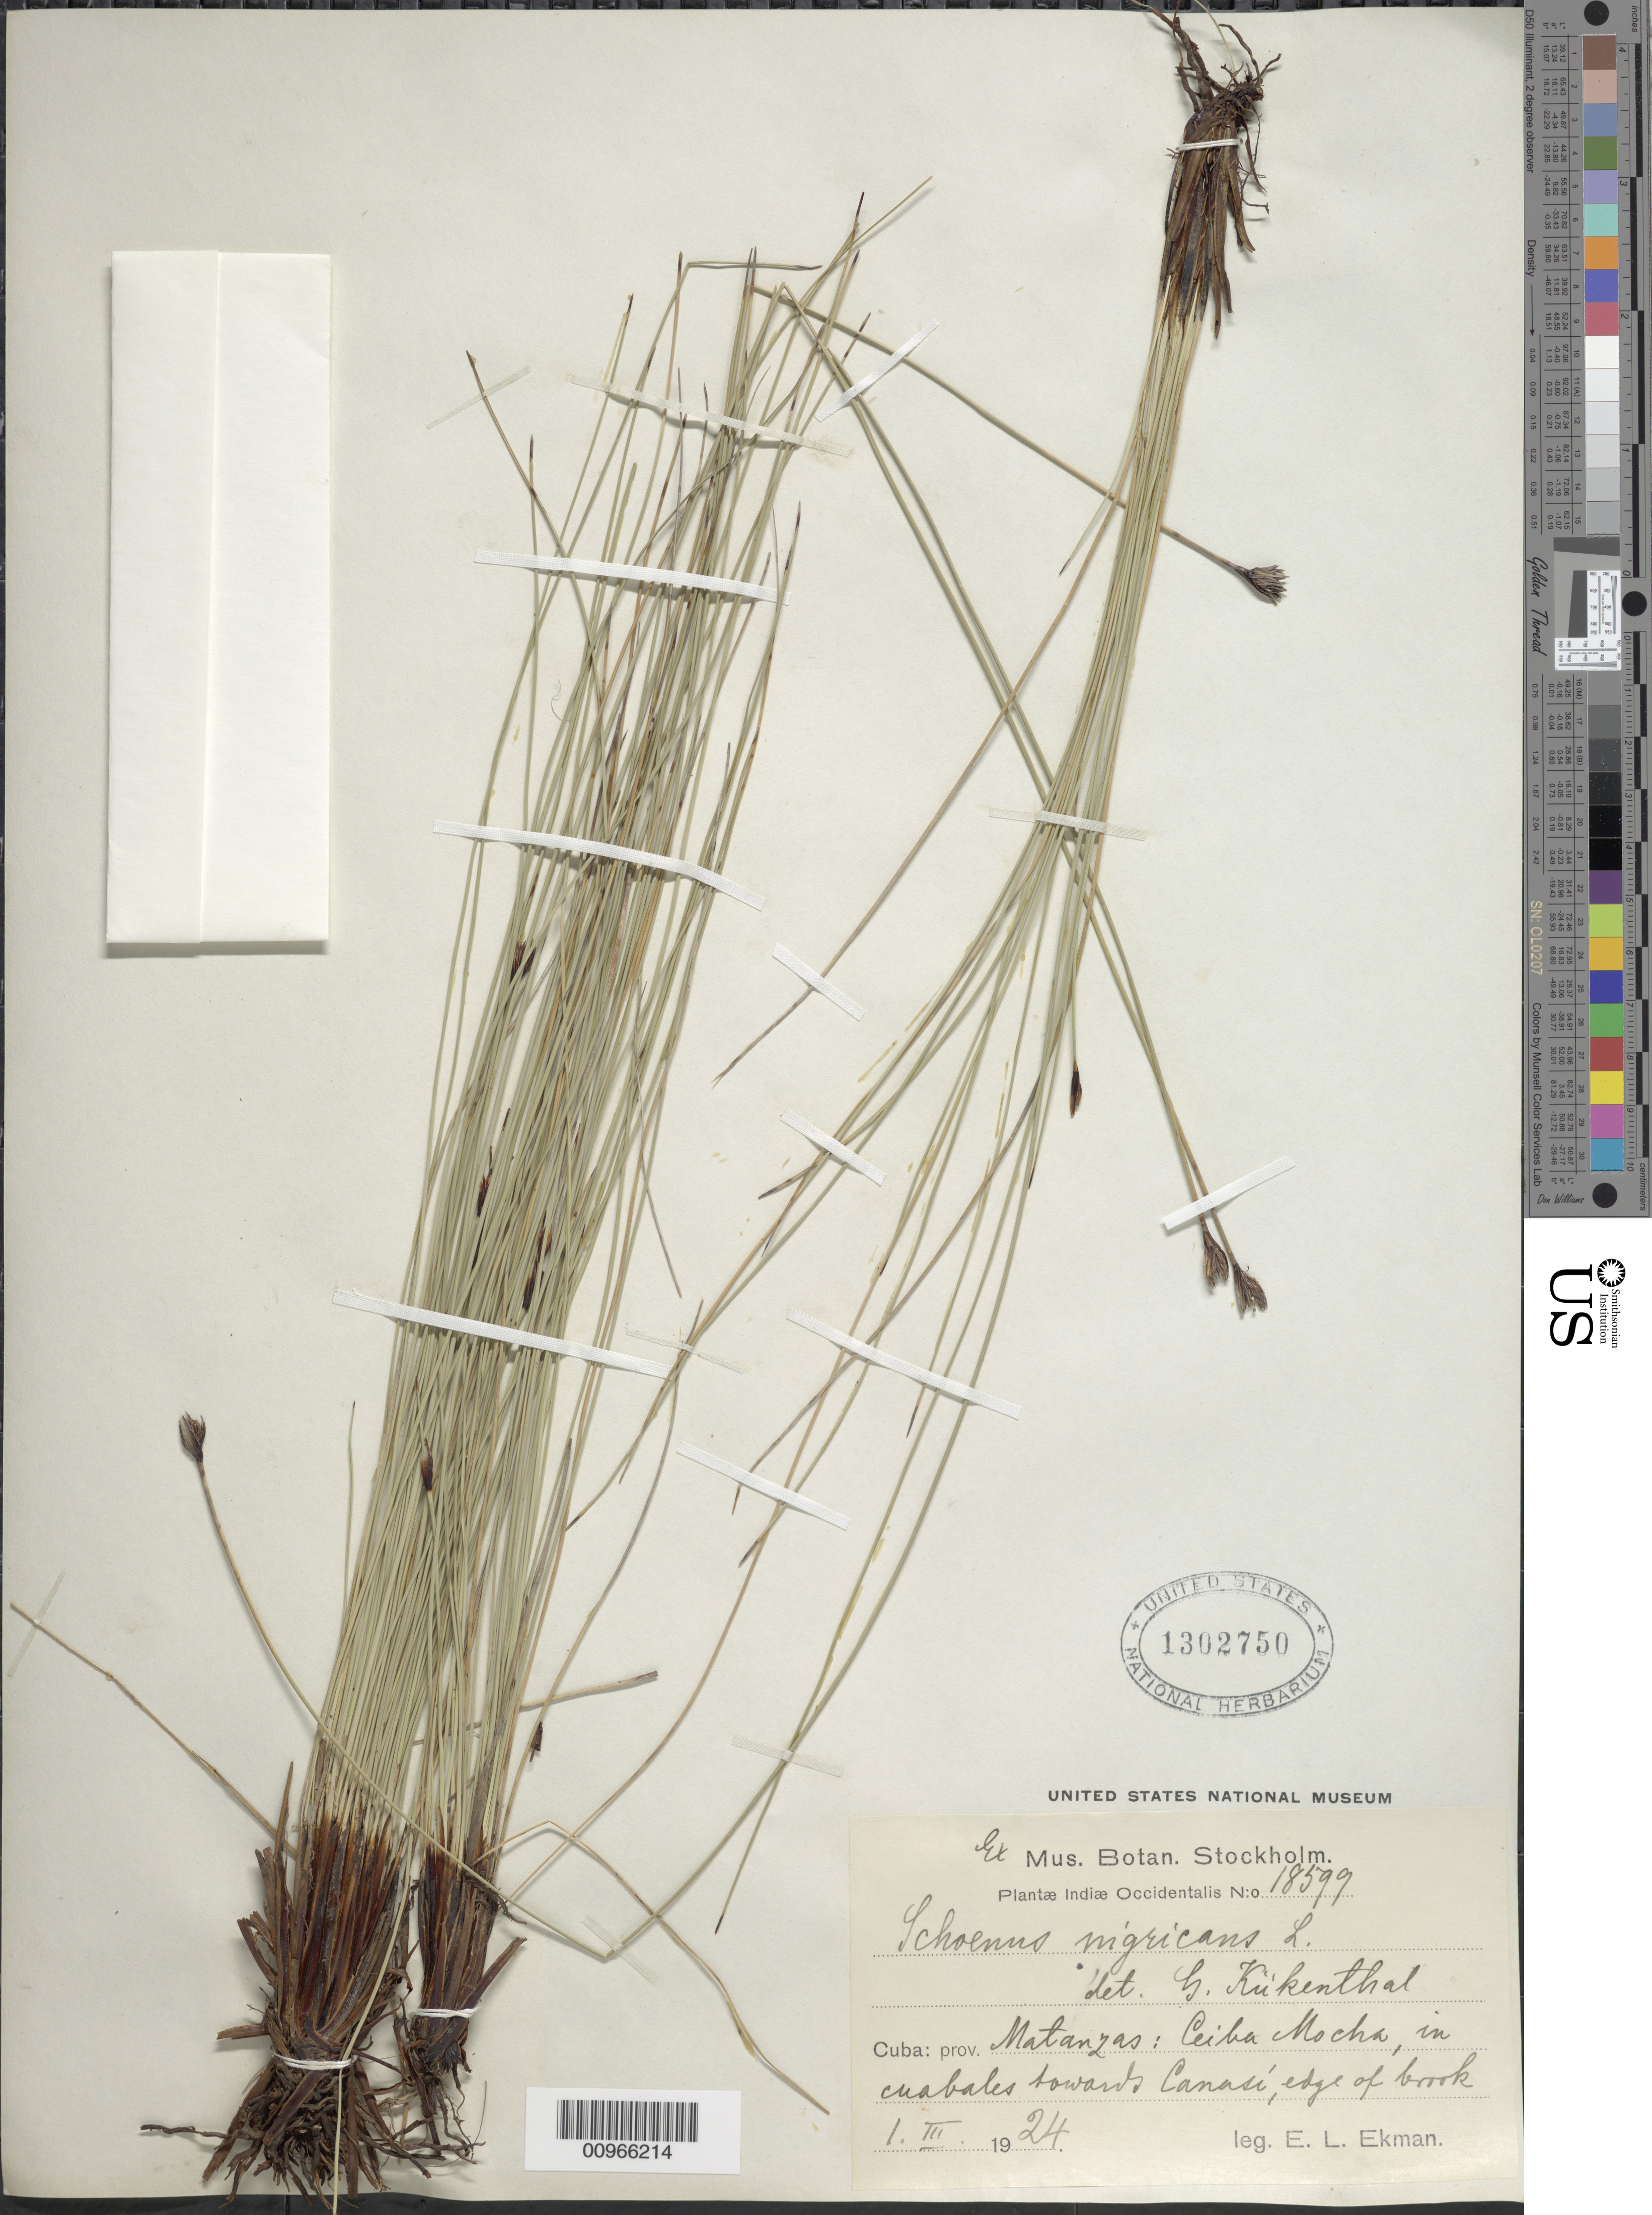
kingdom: Plantae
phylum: Tracheophyta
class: Liliopsida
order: Poales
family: Cyperaceae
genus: Schoenus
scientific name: Schoenus nigricans var. nigricans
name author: L.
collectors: E. L. Ekman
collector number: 18599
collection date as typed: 01 Mar 1924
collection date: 1924-03-01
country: Cuba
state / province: Matanzas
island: Cuba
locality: Ceiba Mocha, in cuabales towards Canasí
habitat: Edge of brook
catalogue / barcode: US 1302750